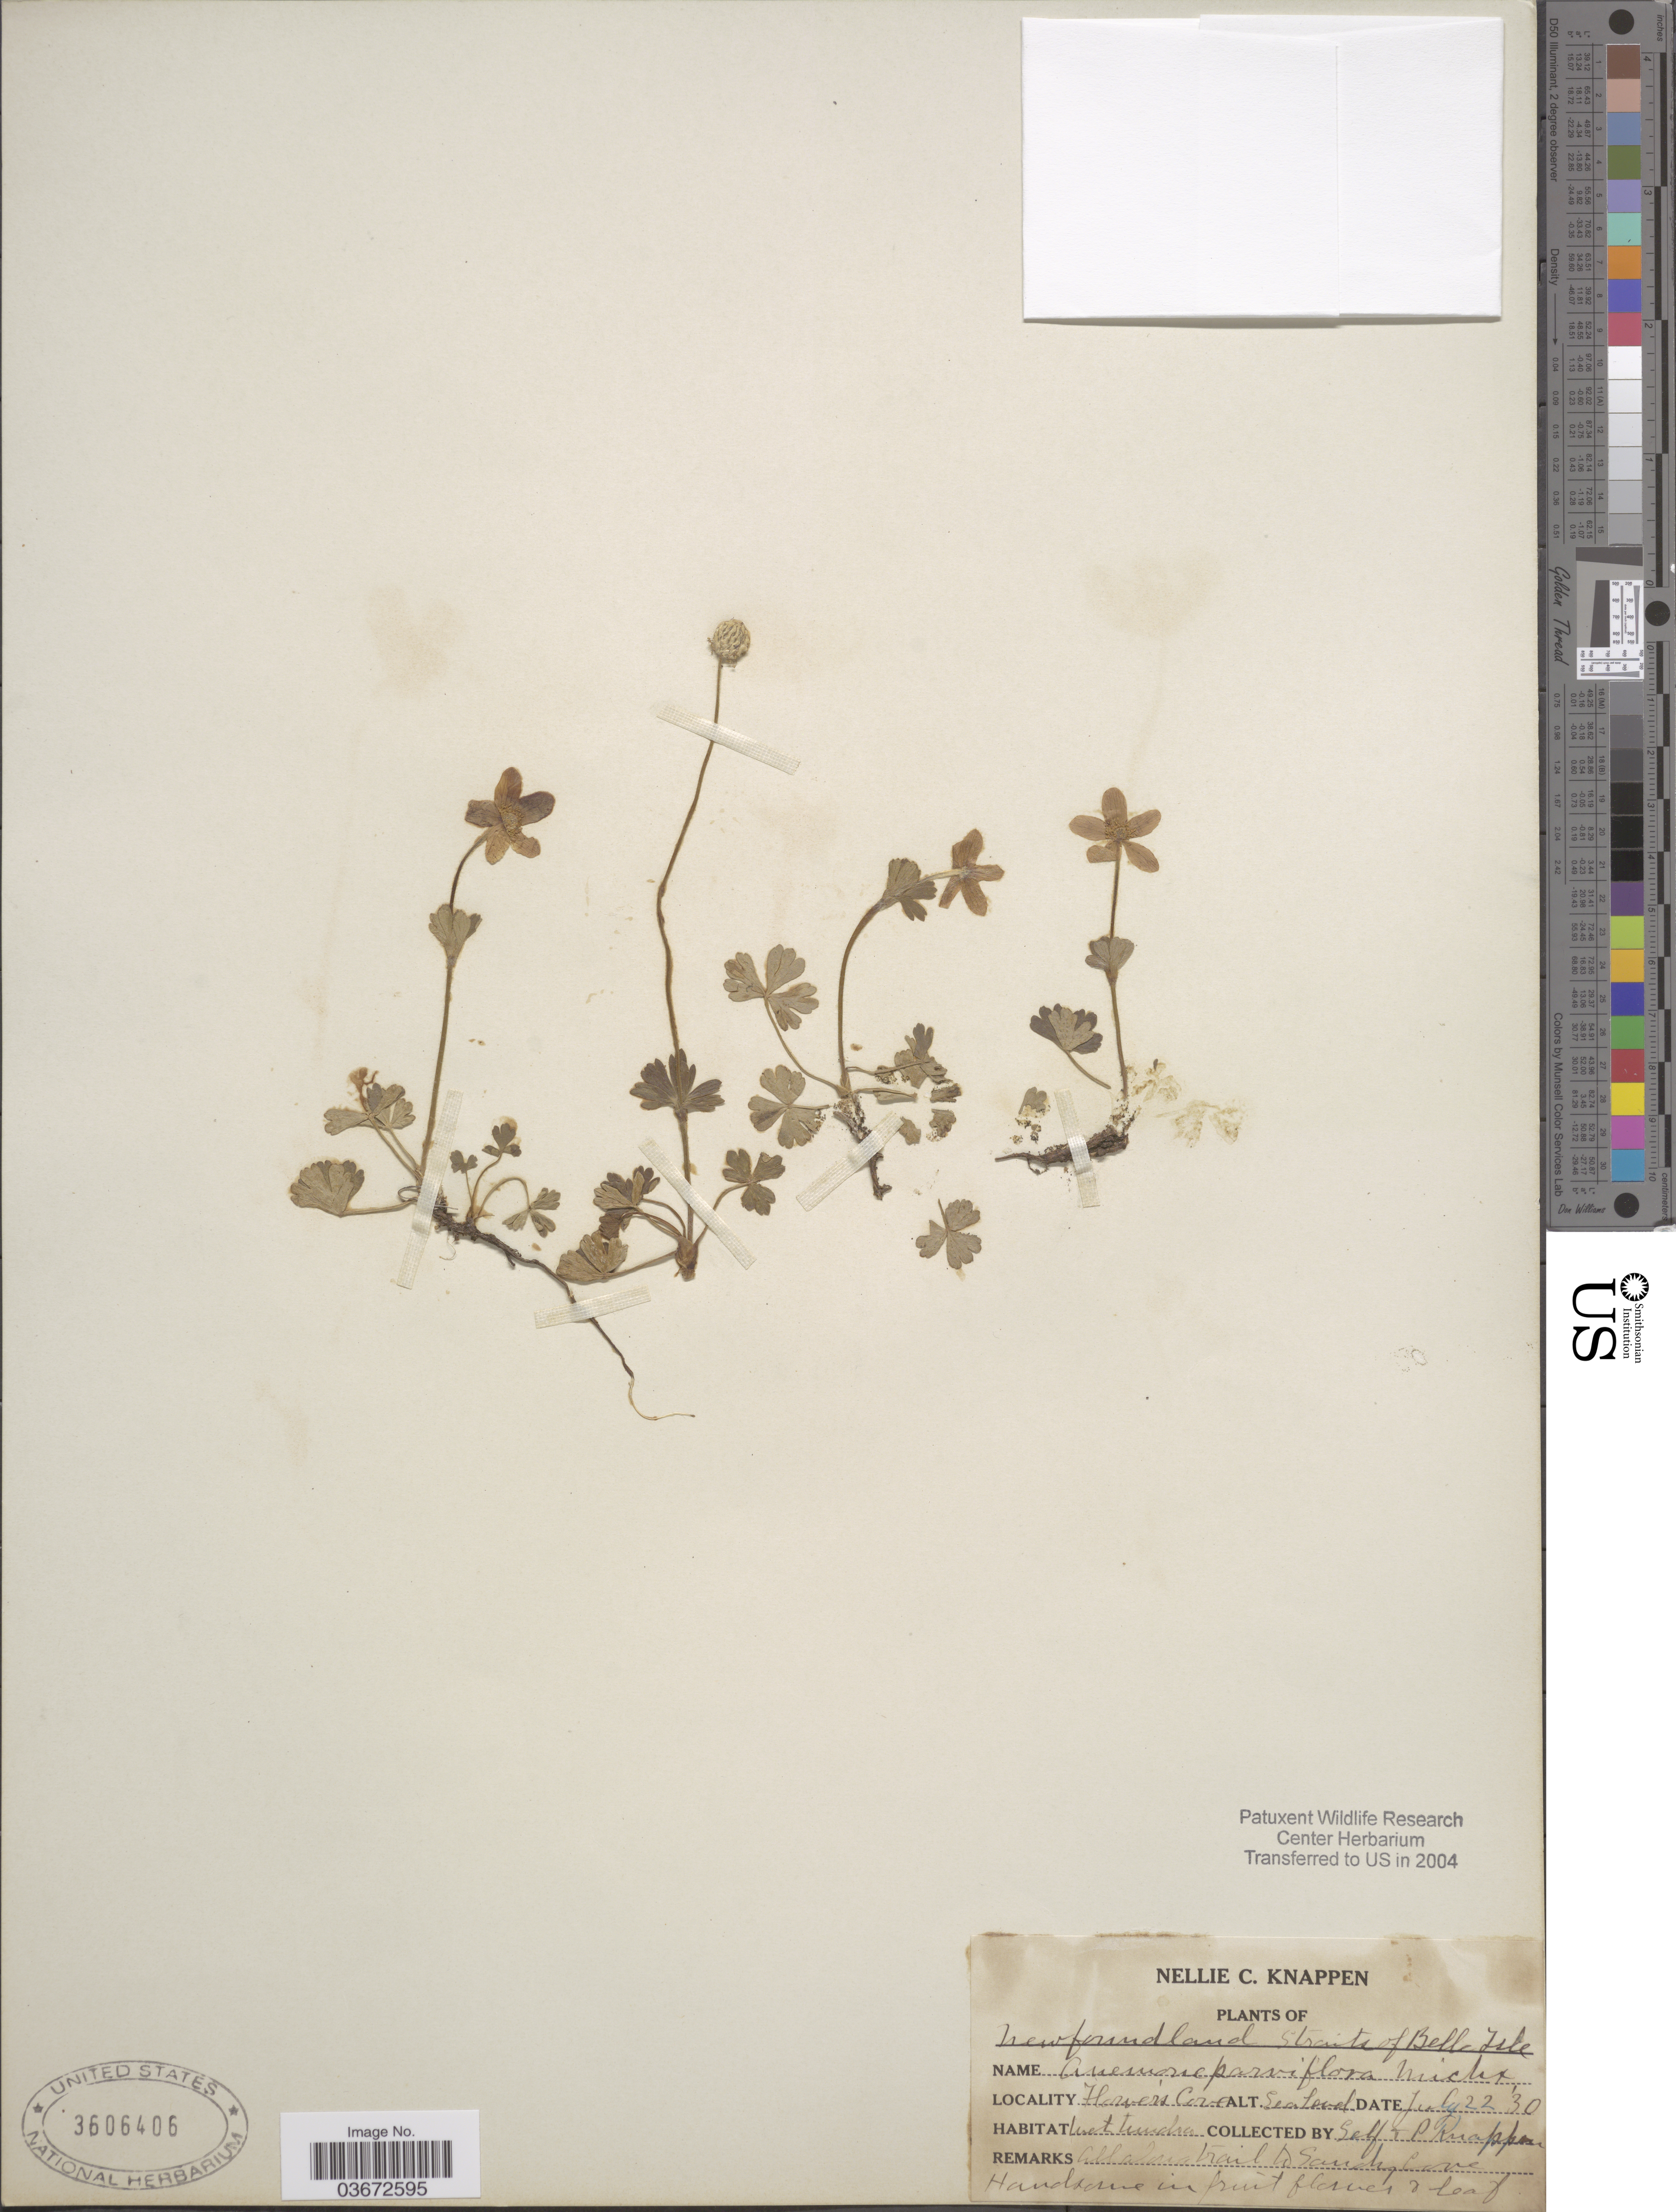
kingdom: Plantae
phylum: Tracheophyta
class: Magnoliopsida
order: Ranunculales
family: Ranunculaceae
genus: Anemone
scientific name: Anemone parviflora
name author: Michx.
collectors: N. Knappen & P. Knappen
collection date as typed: Transcribed d/m/y: 22/7/30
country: Canada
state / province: Newfoundland and Labrador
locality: Straits of Belle Isle. Flower's Cove. All alma trail to Sandy Cove.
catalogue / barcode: US 3606406